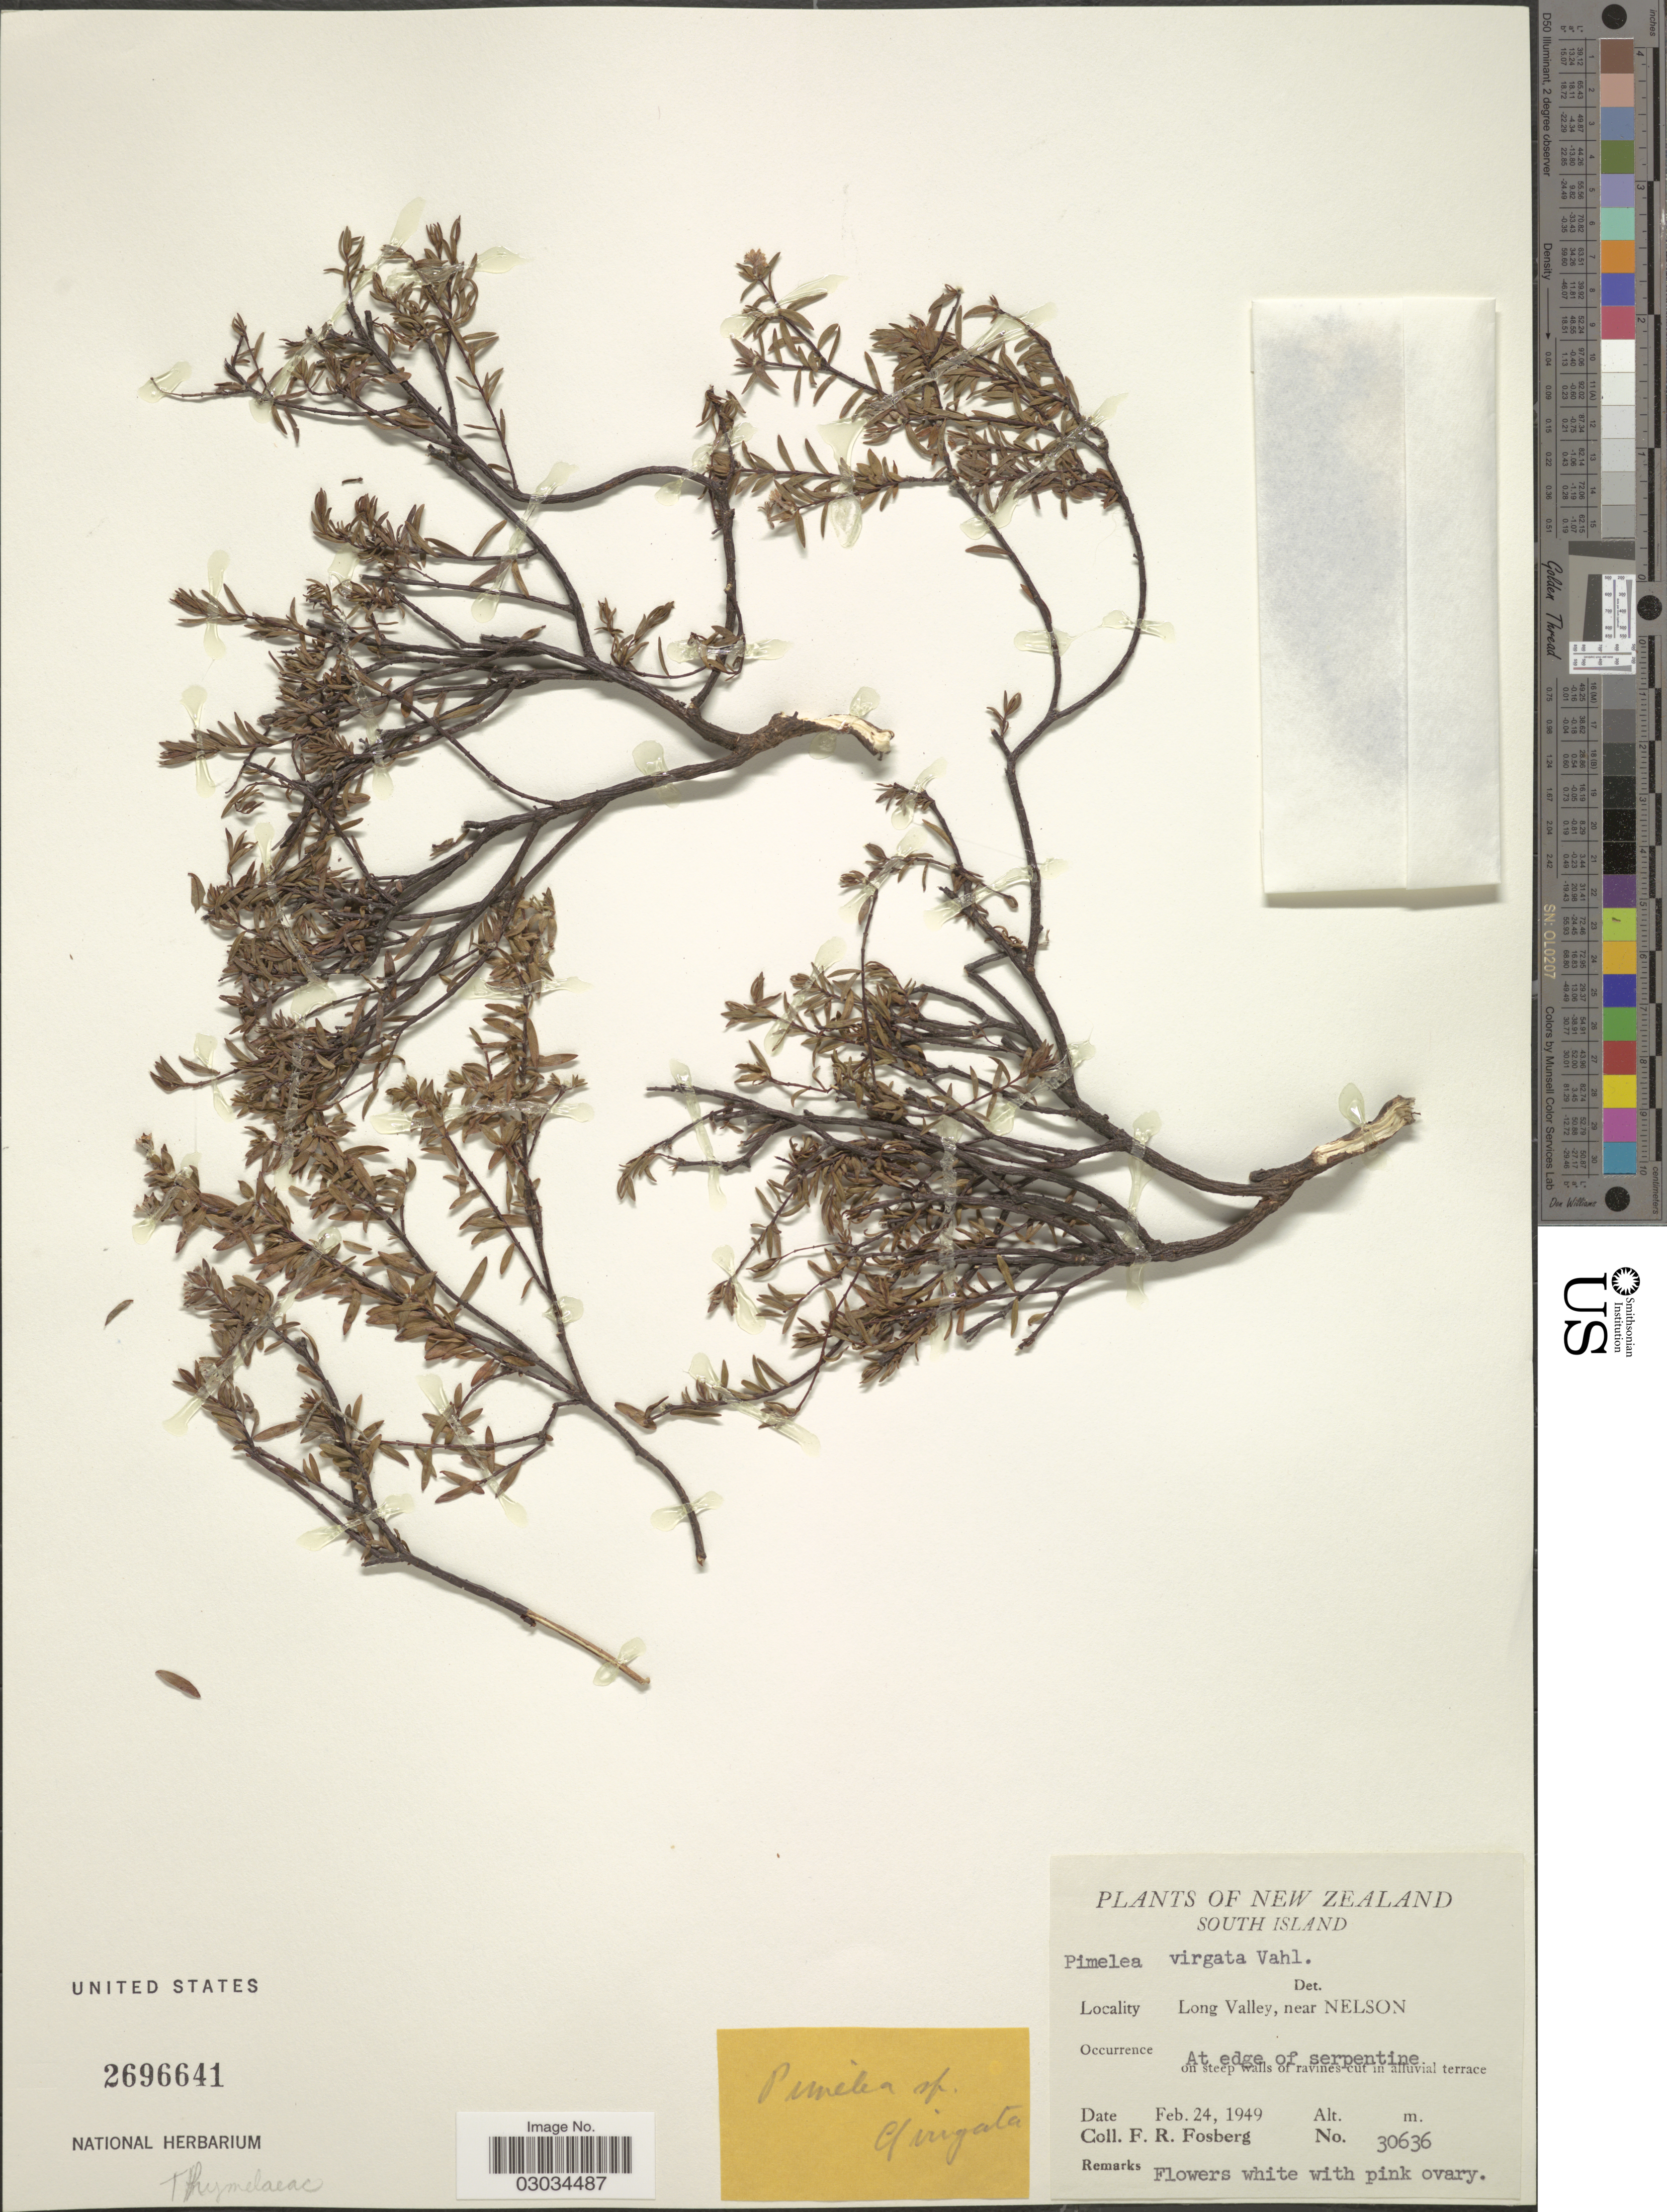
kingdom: Plantae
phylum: Tracheophyta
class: Magnoliopsida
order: Malvales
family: Thymelaeaceae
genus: Pimelea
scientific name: Pimelea virgata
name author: Vahl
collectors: F. R. Fosberg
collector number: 30636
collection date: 1949-02-24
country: New Zealand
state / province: Nelson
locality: South Island. Long Valley, near Nelson.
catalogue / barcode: US 2696641